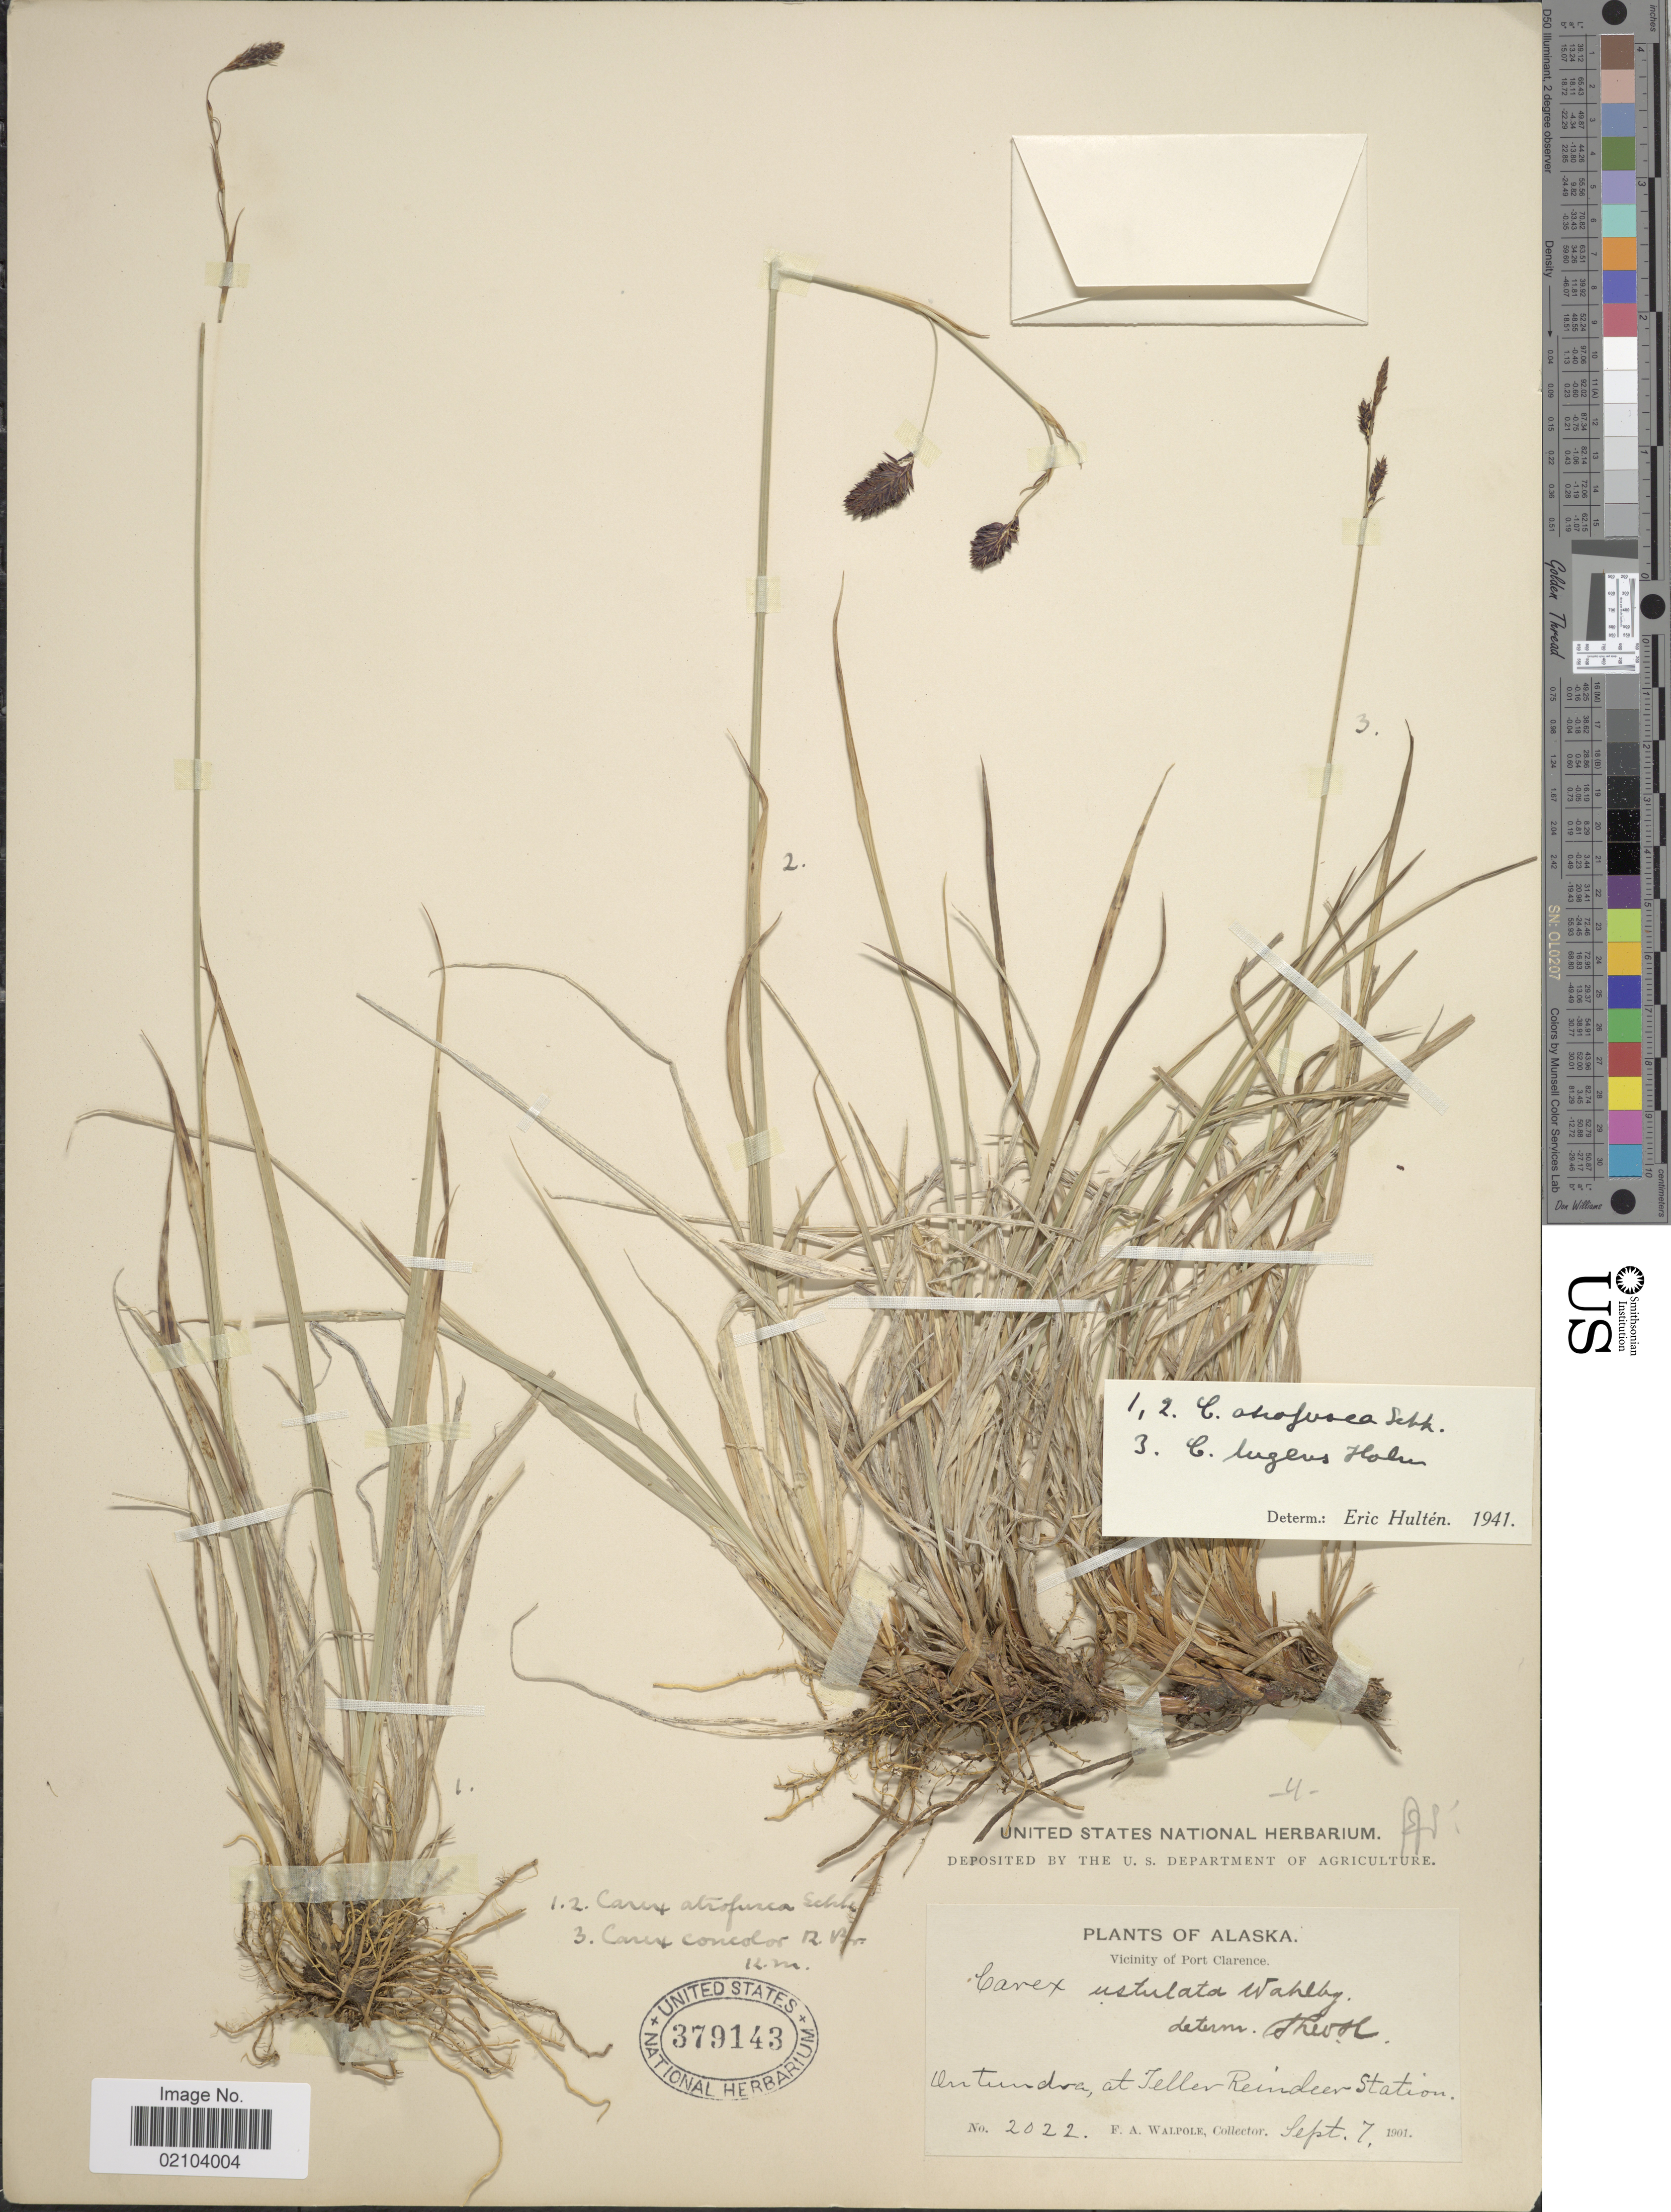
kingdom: Plantae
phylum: Tracheophyta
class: Liliopsida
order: Poales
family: Cyperaceae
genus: Carex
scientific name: Carex atrofusca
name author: Schkuhr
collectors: F. Walpole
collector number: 2022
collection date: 1901-09-07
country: United States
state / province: Alaska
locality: Vicinity of Port Clarence. On tundra, at Teller Reindeer Station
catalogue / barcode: US 379143